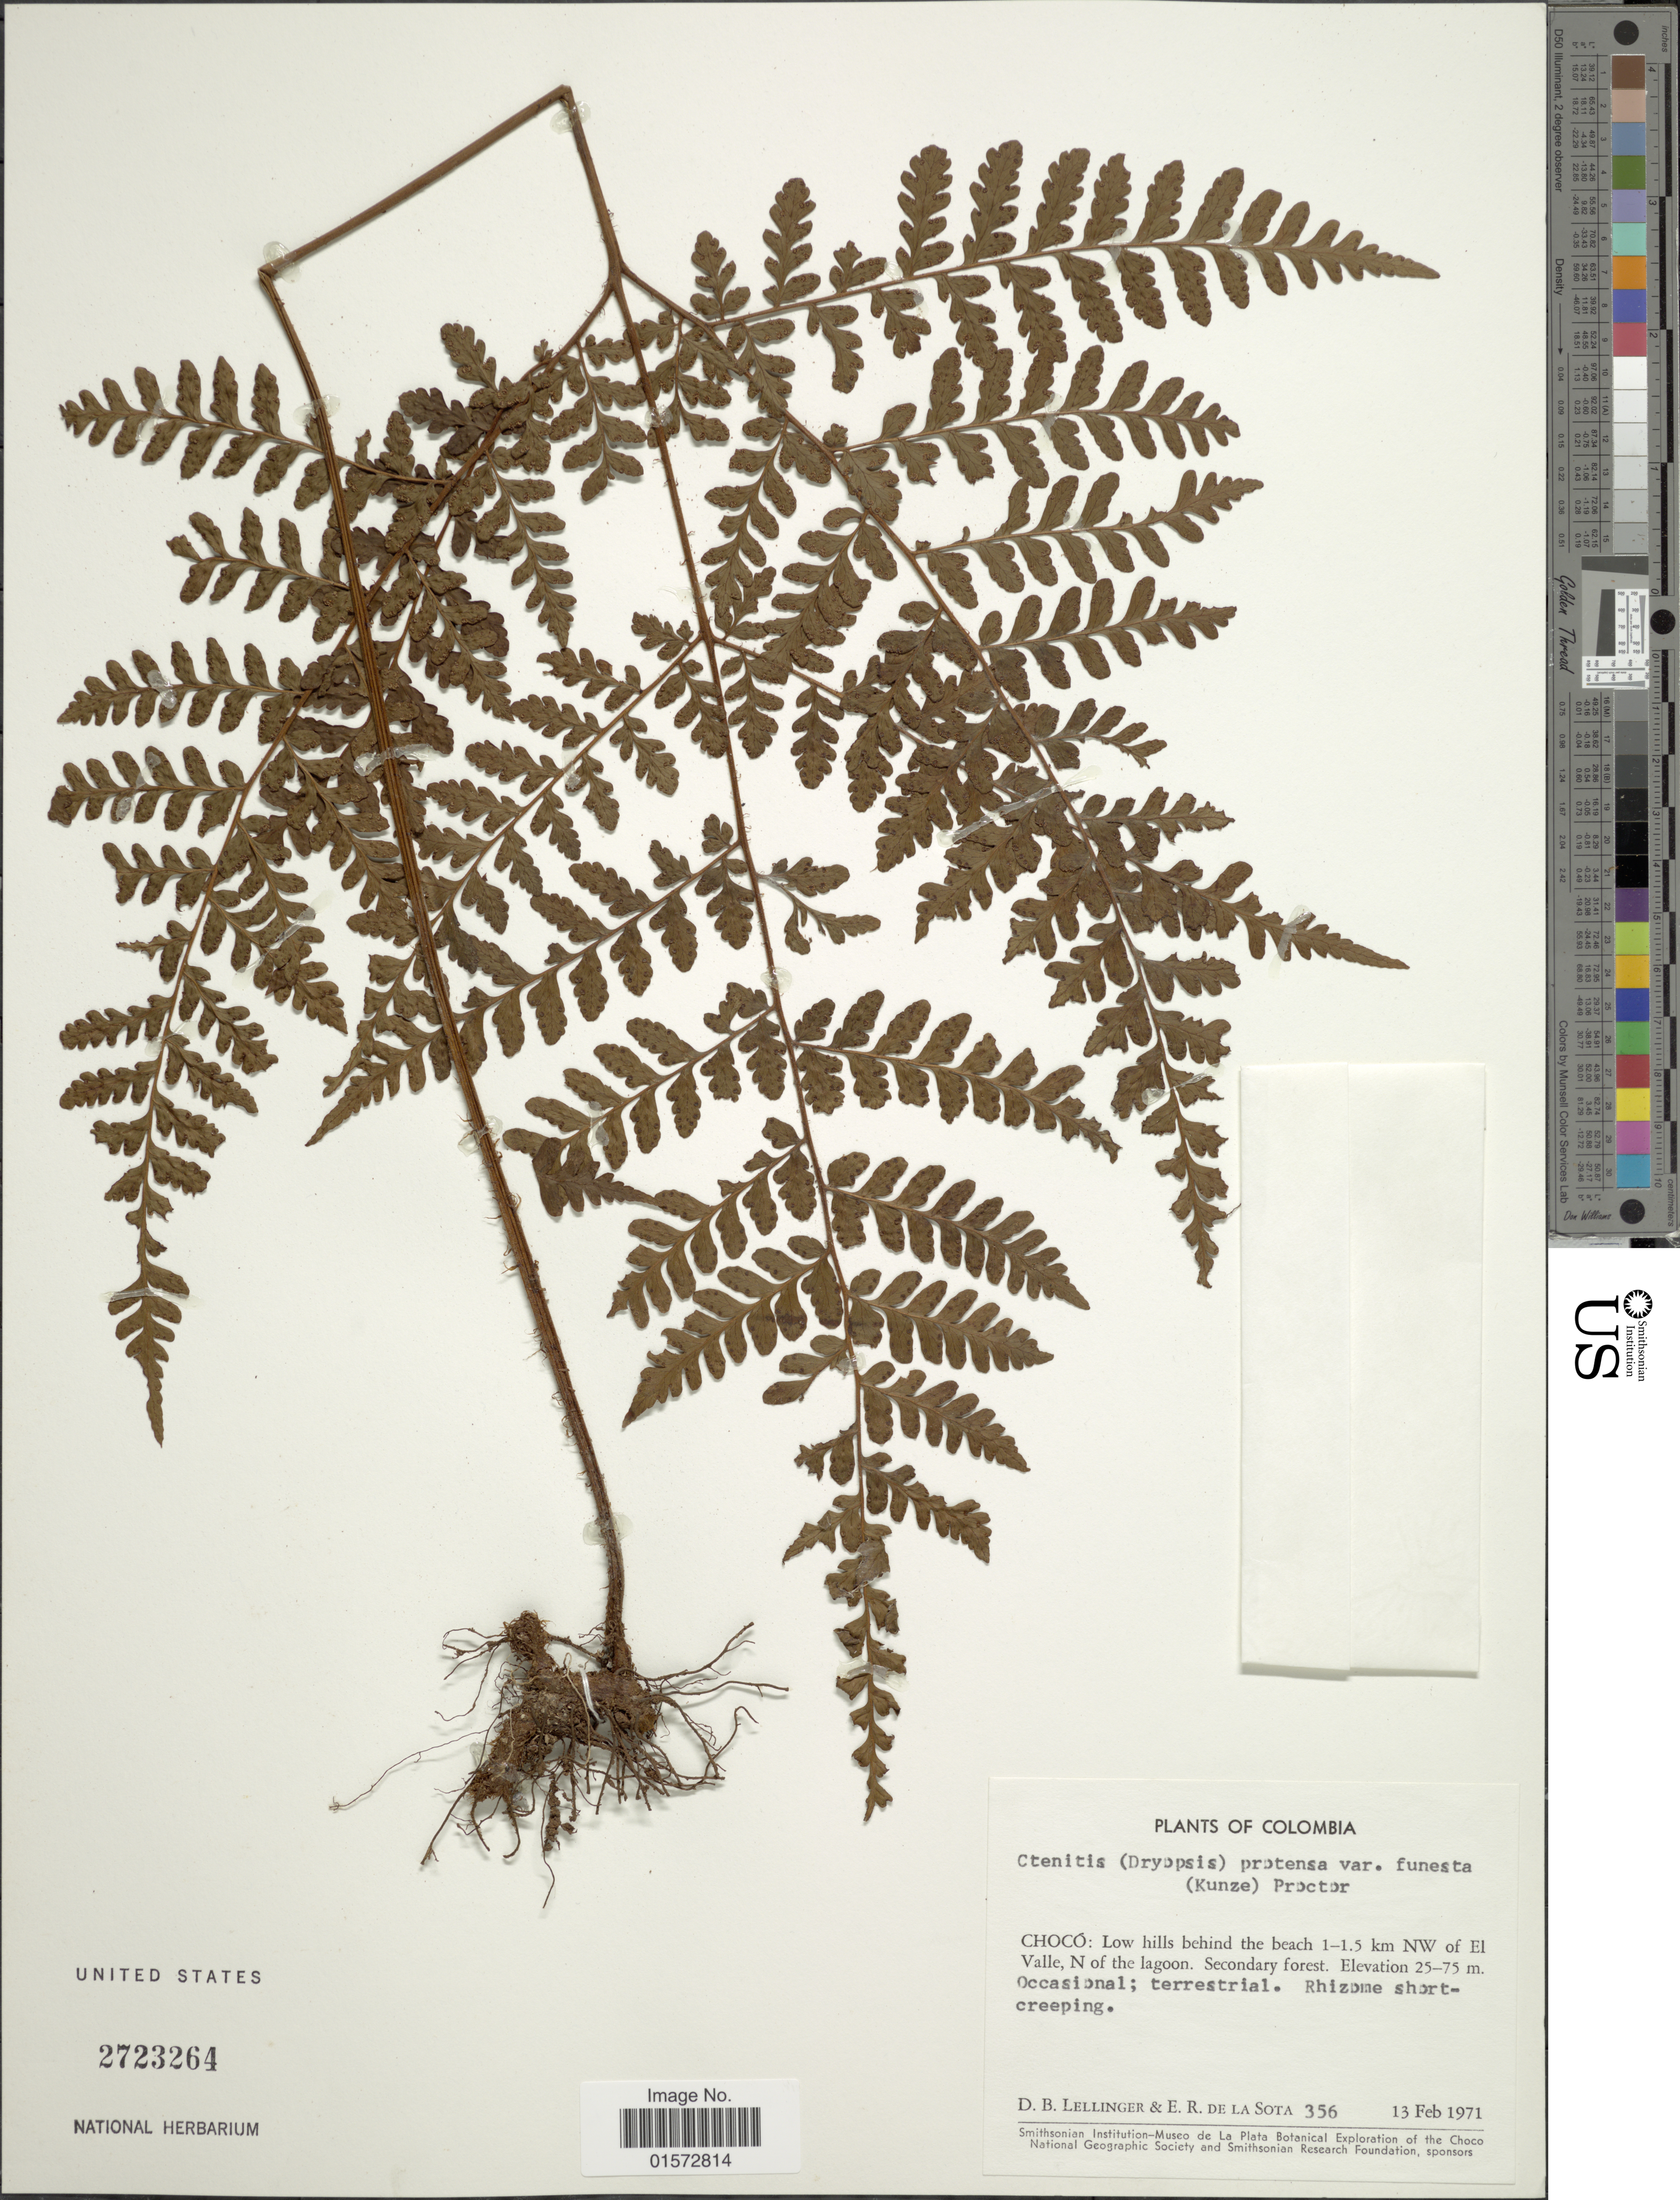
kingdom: Plantae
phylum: Tracheophyta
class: Polypodiopsida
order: Polypodiales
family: Tectariaceae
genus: Triplophyllum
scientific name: Triplophyllum funestum var. funestum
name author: (Kunze) Holttum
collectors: D. B. Lellinger & E. R. de la Sota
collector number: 356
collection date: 1971-02-13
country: Colombia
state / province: Chocó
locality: Low hills behind the beach 1-1.5 km NW of El Valle, N of the lagoon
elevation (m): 25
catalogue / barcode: US 2723264